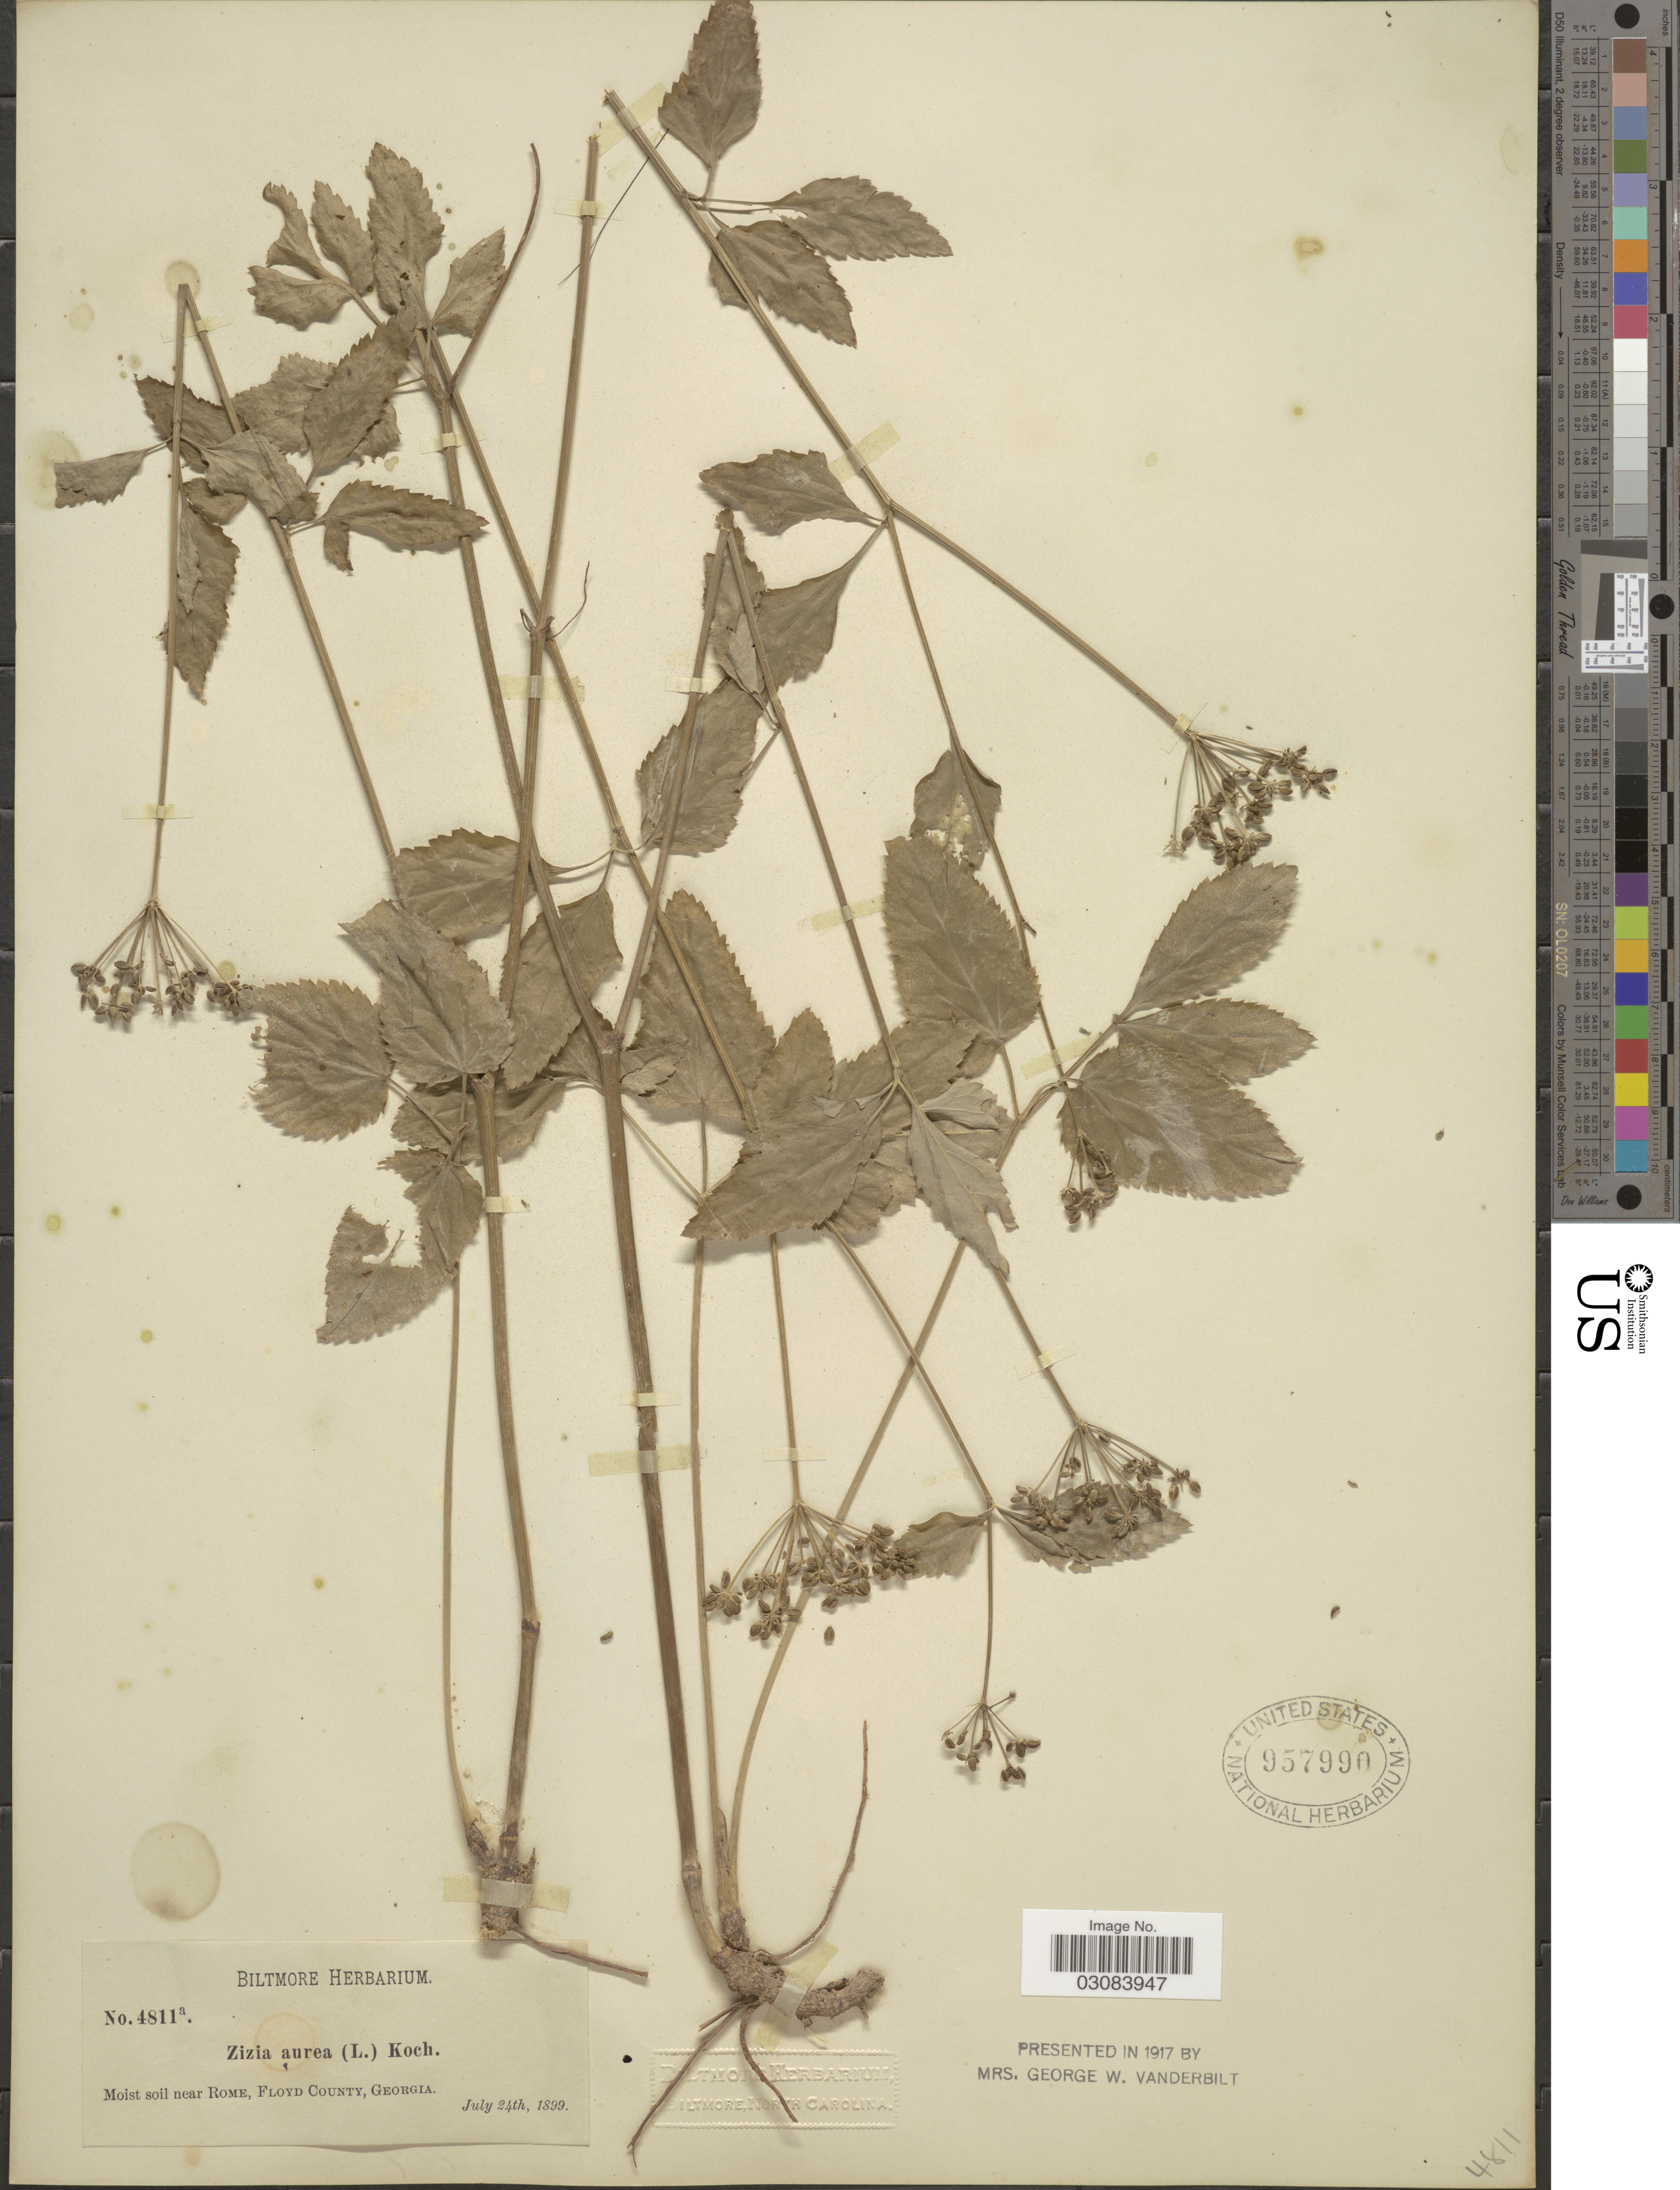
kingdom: Plantae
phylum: Tracheophyta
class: Magnoliopsida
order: Apiales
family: Apiaceae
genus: Zizia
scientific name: Zizia aurea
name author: (L.) Koch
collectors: ex herb. Biltmore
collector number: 4811a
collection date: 1899-07-24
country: United States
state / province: Georgia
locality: Moist soil near Rome, Floyd County.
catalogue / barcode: US 957990